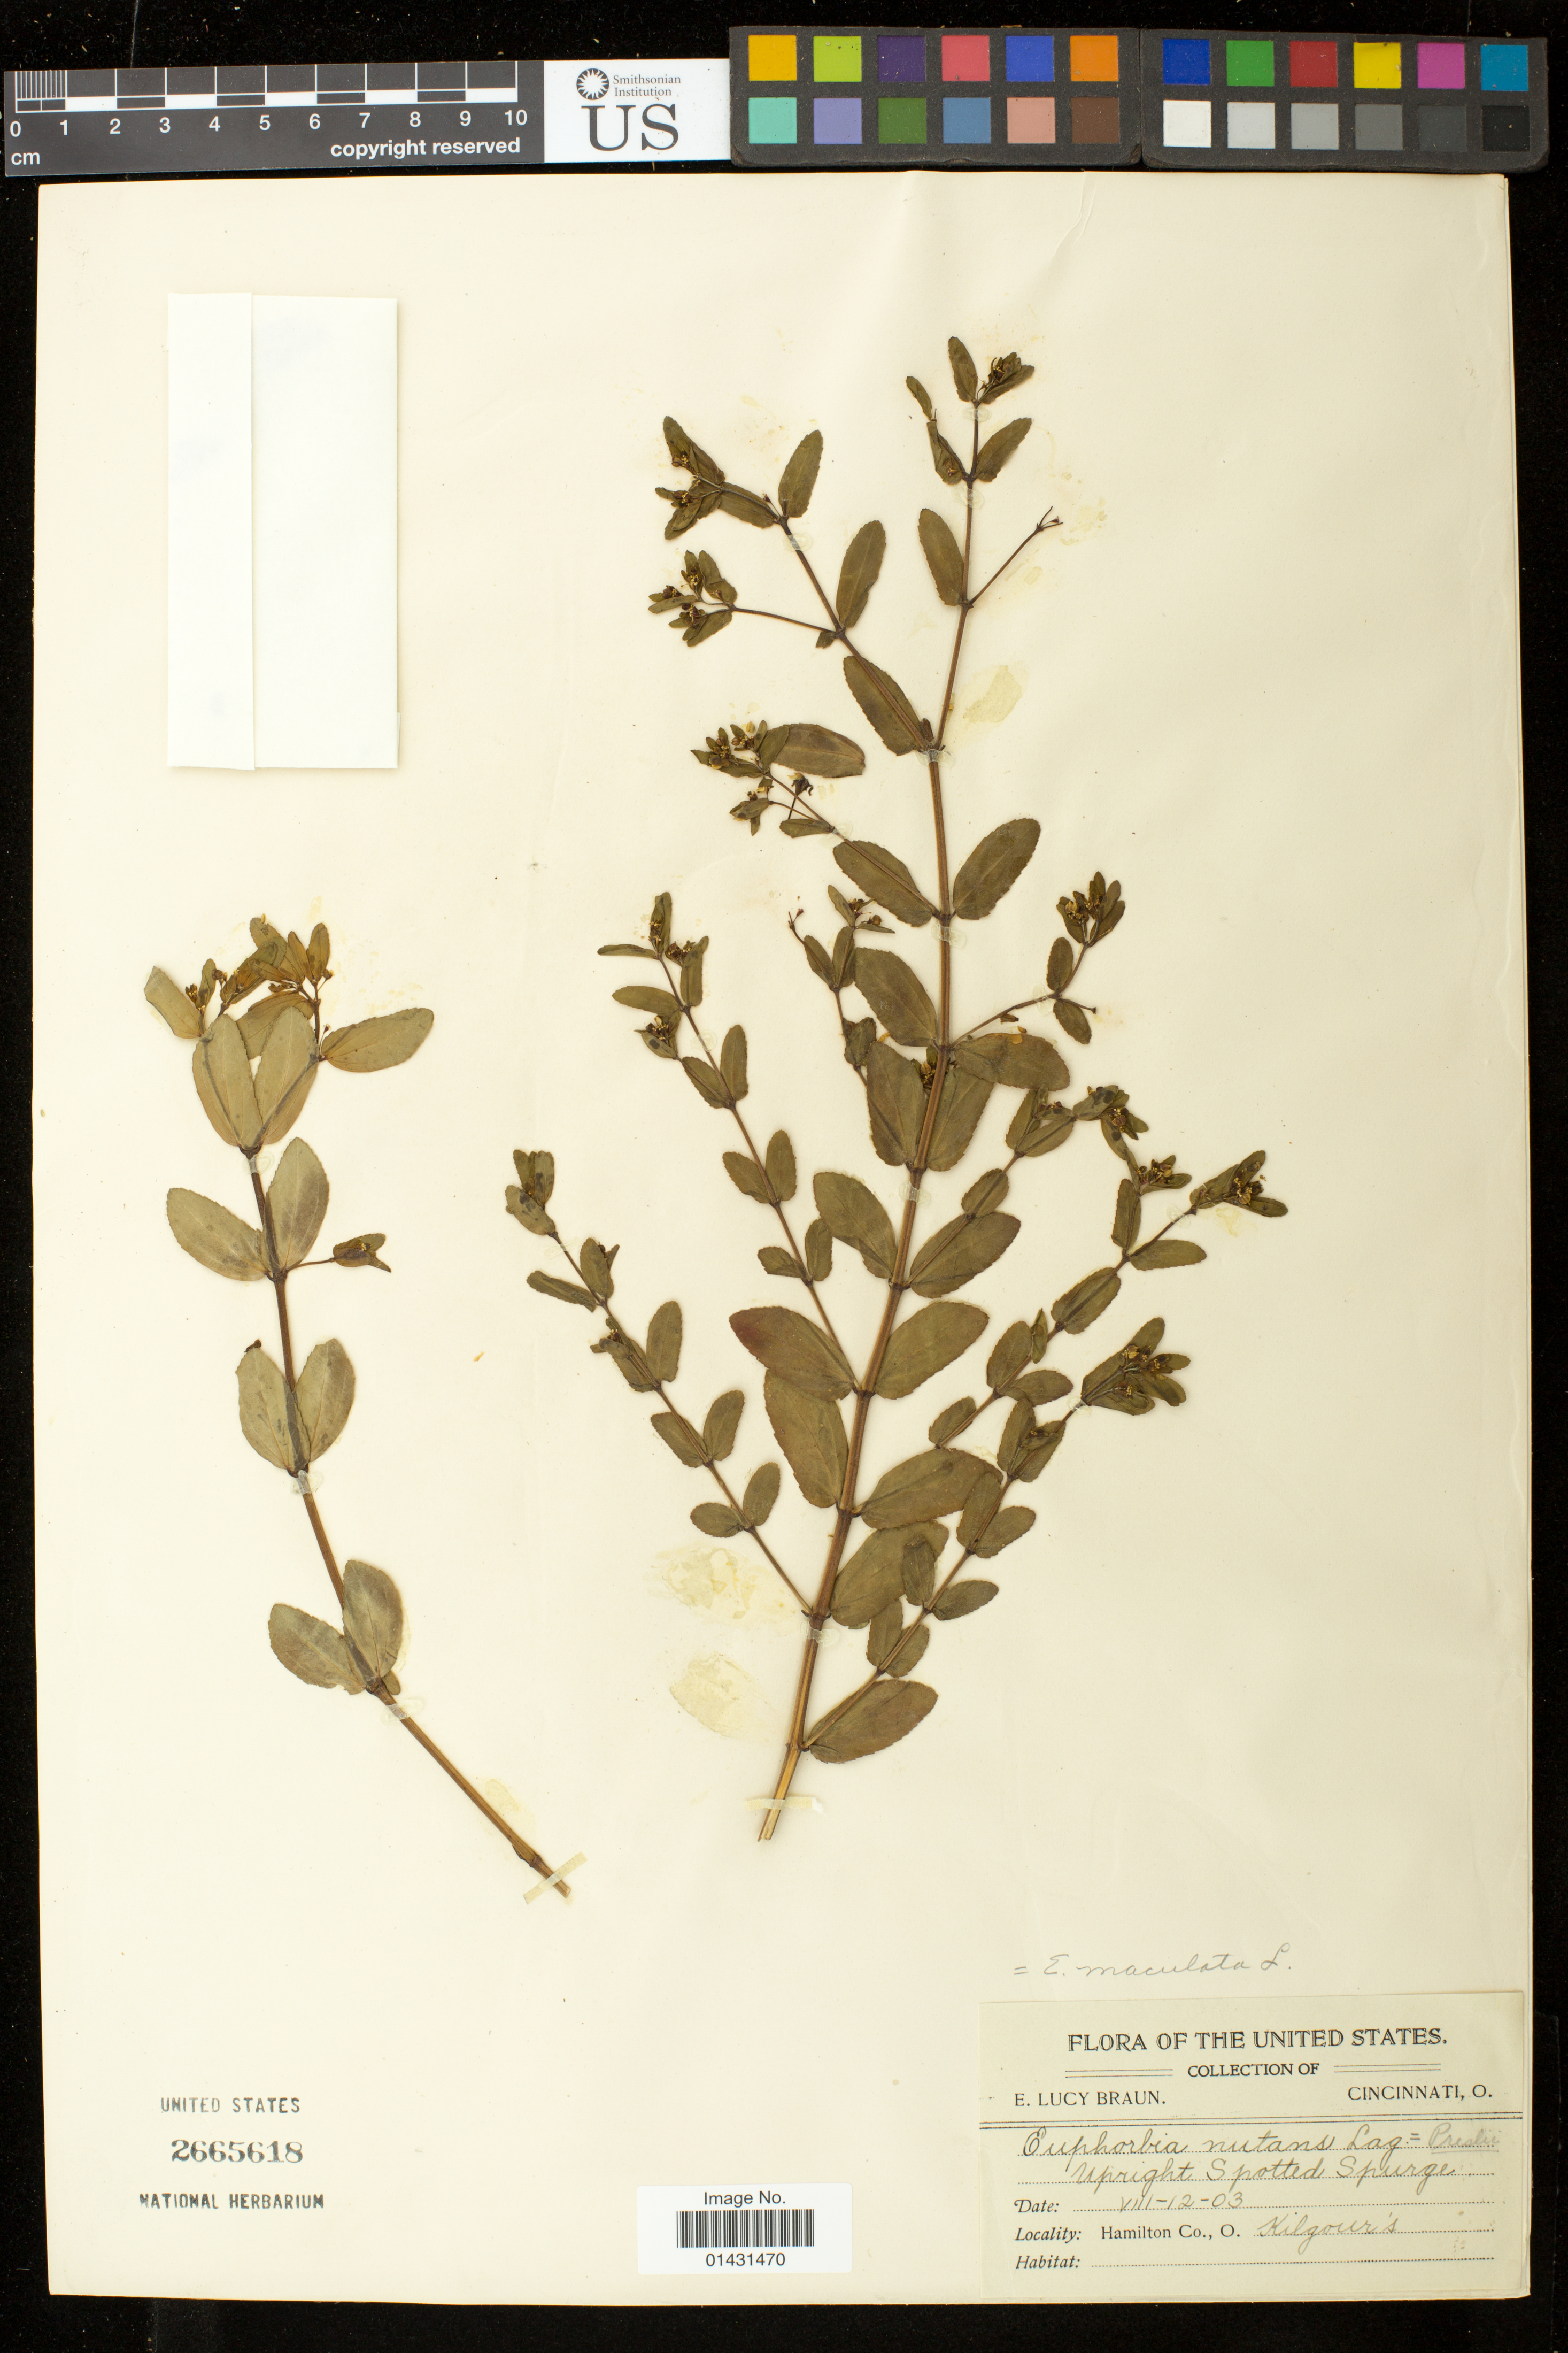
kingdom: Plantae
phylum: Tracheophyta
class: Magnoliopsida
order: Malpighiales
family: Euphorbiaceae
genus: Euphorbia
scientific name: Euphorbia maculata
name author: L.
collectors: E. L. Braun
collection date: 1903-08-12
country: United States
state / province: Ohio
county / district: Hamilton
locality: Kilgour's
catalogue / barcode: US 2665618